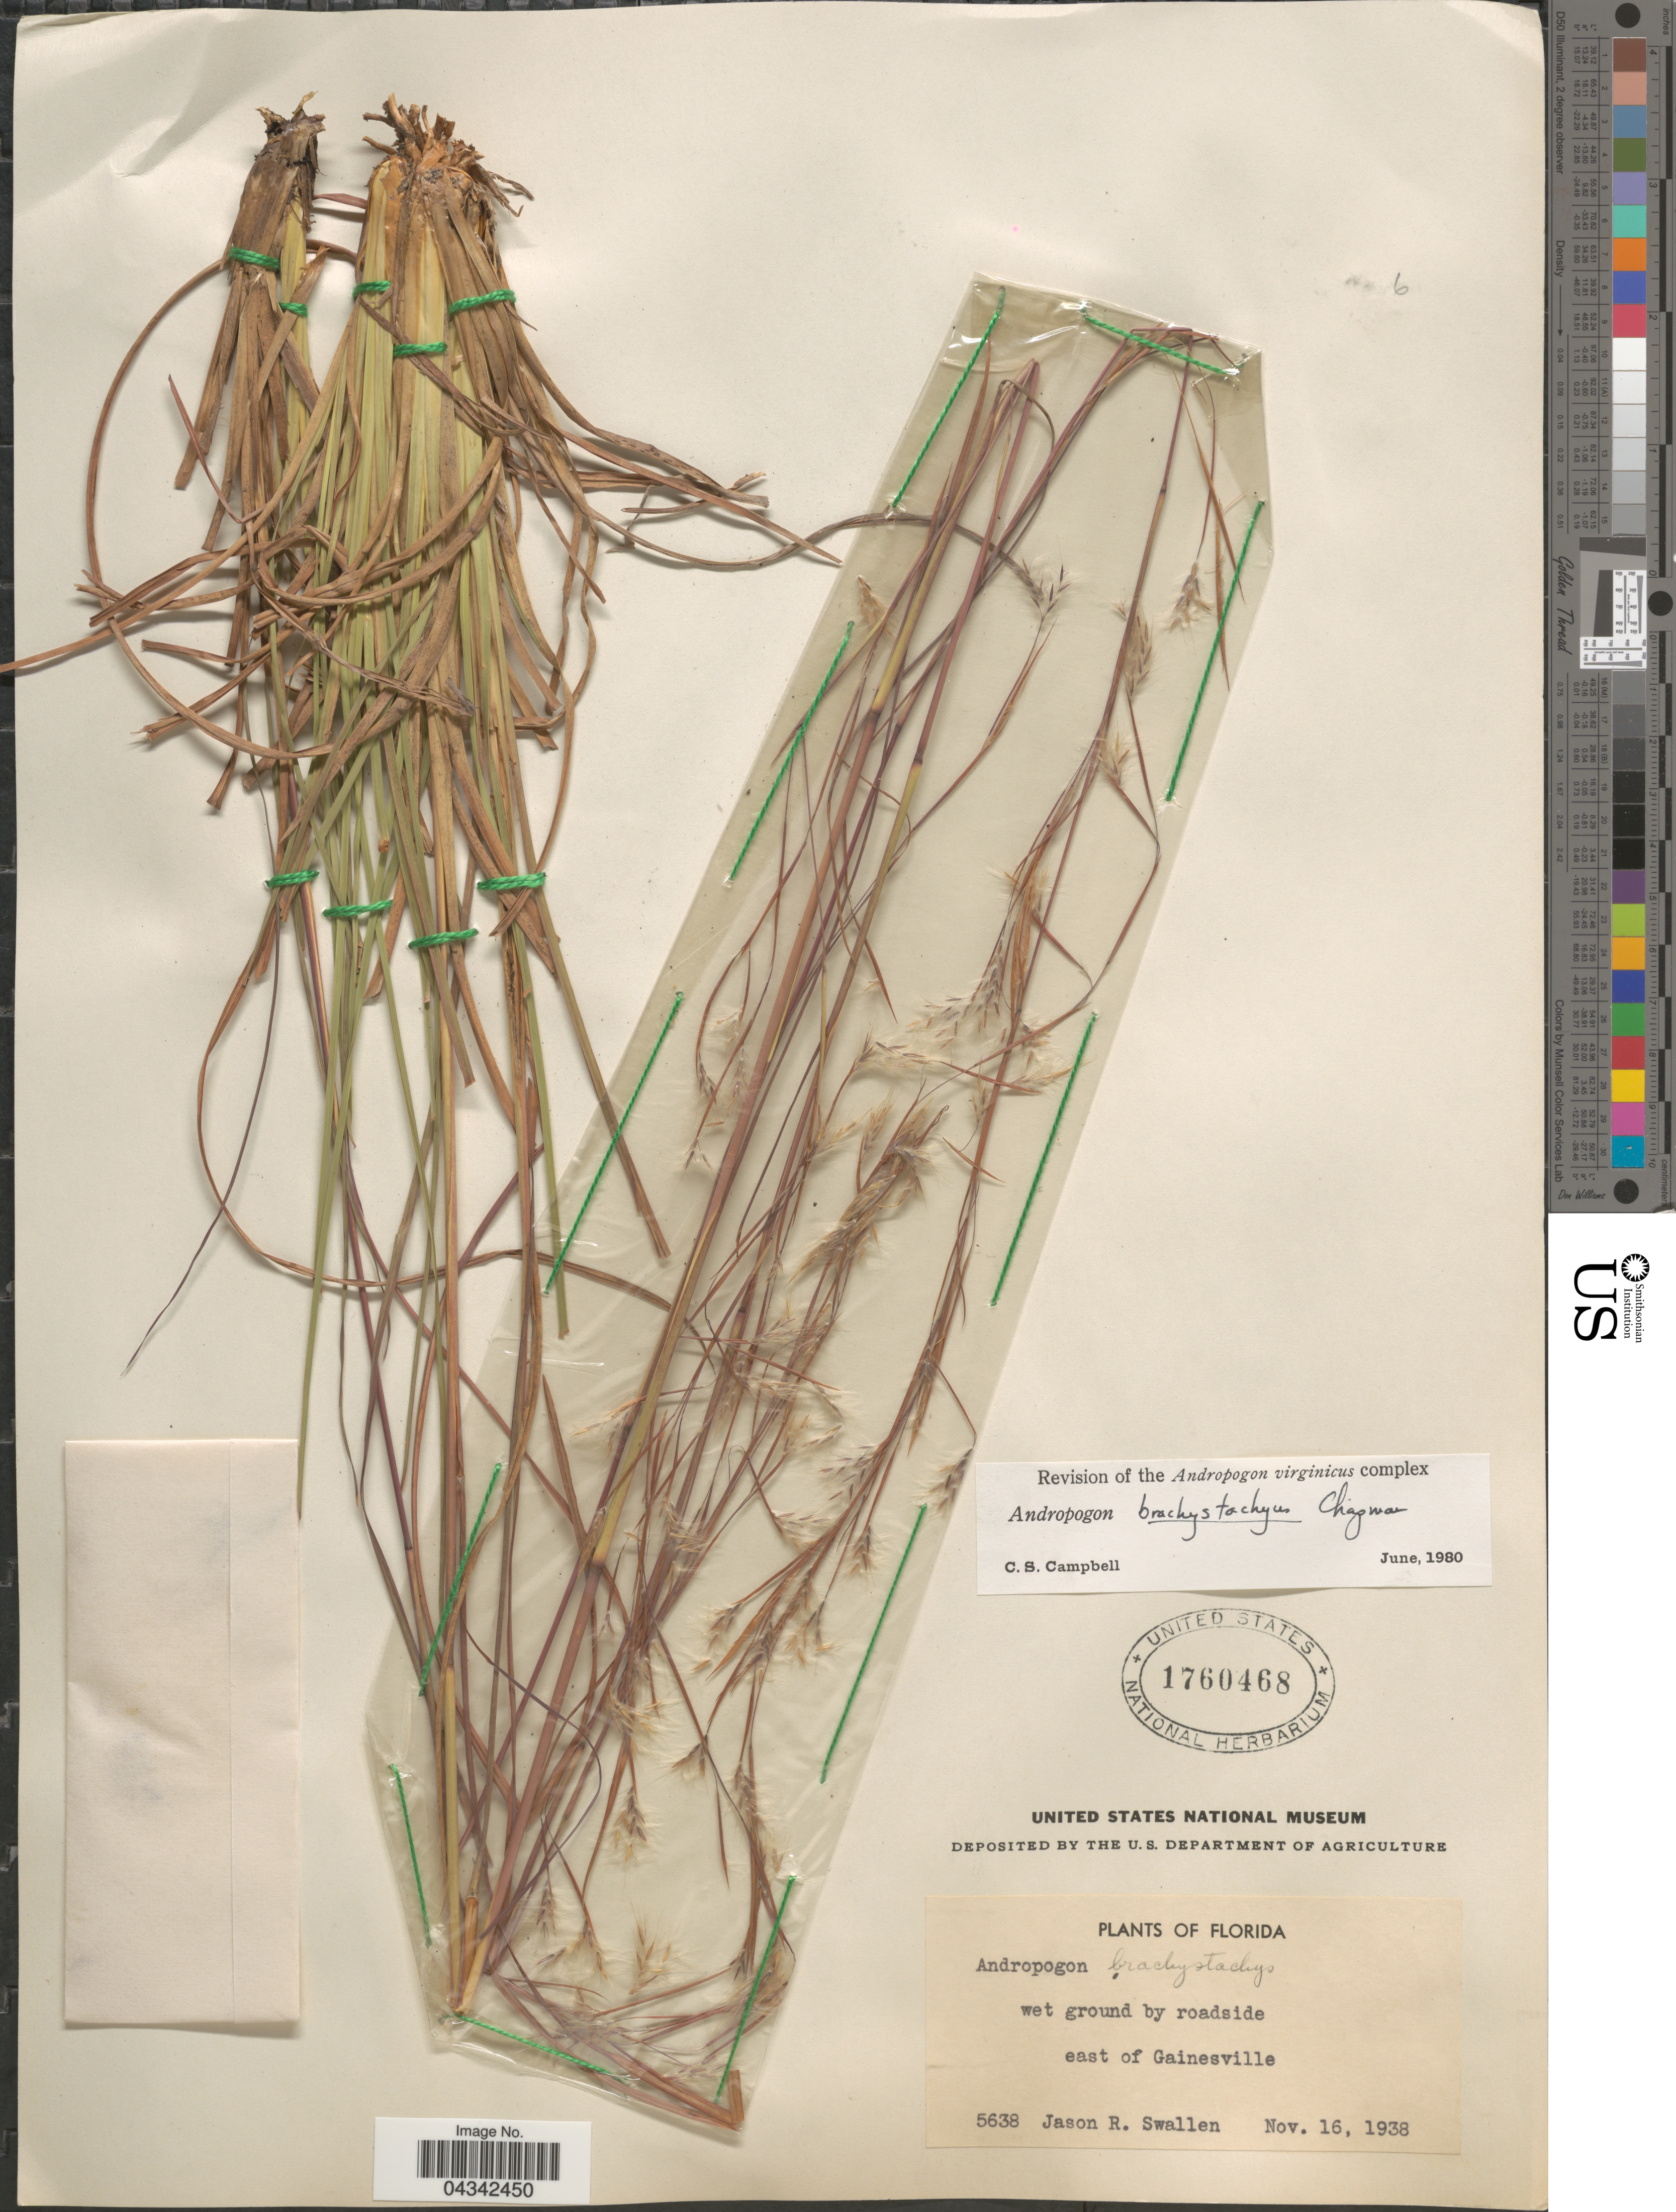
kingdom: Plantae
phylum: Tracheophyta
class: Liliopsida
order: Poales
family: Poaceae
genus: Andropogon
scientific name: Andropogon brachystachyus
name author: Chapm.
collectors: J. R. Swallen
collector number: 5638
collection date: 1938-11-16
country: United States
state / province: Florida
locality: Wet ground by roadside. East of Gainesville.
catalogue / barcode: US 1760468